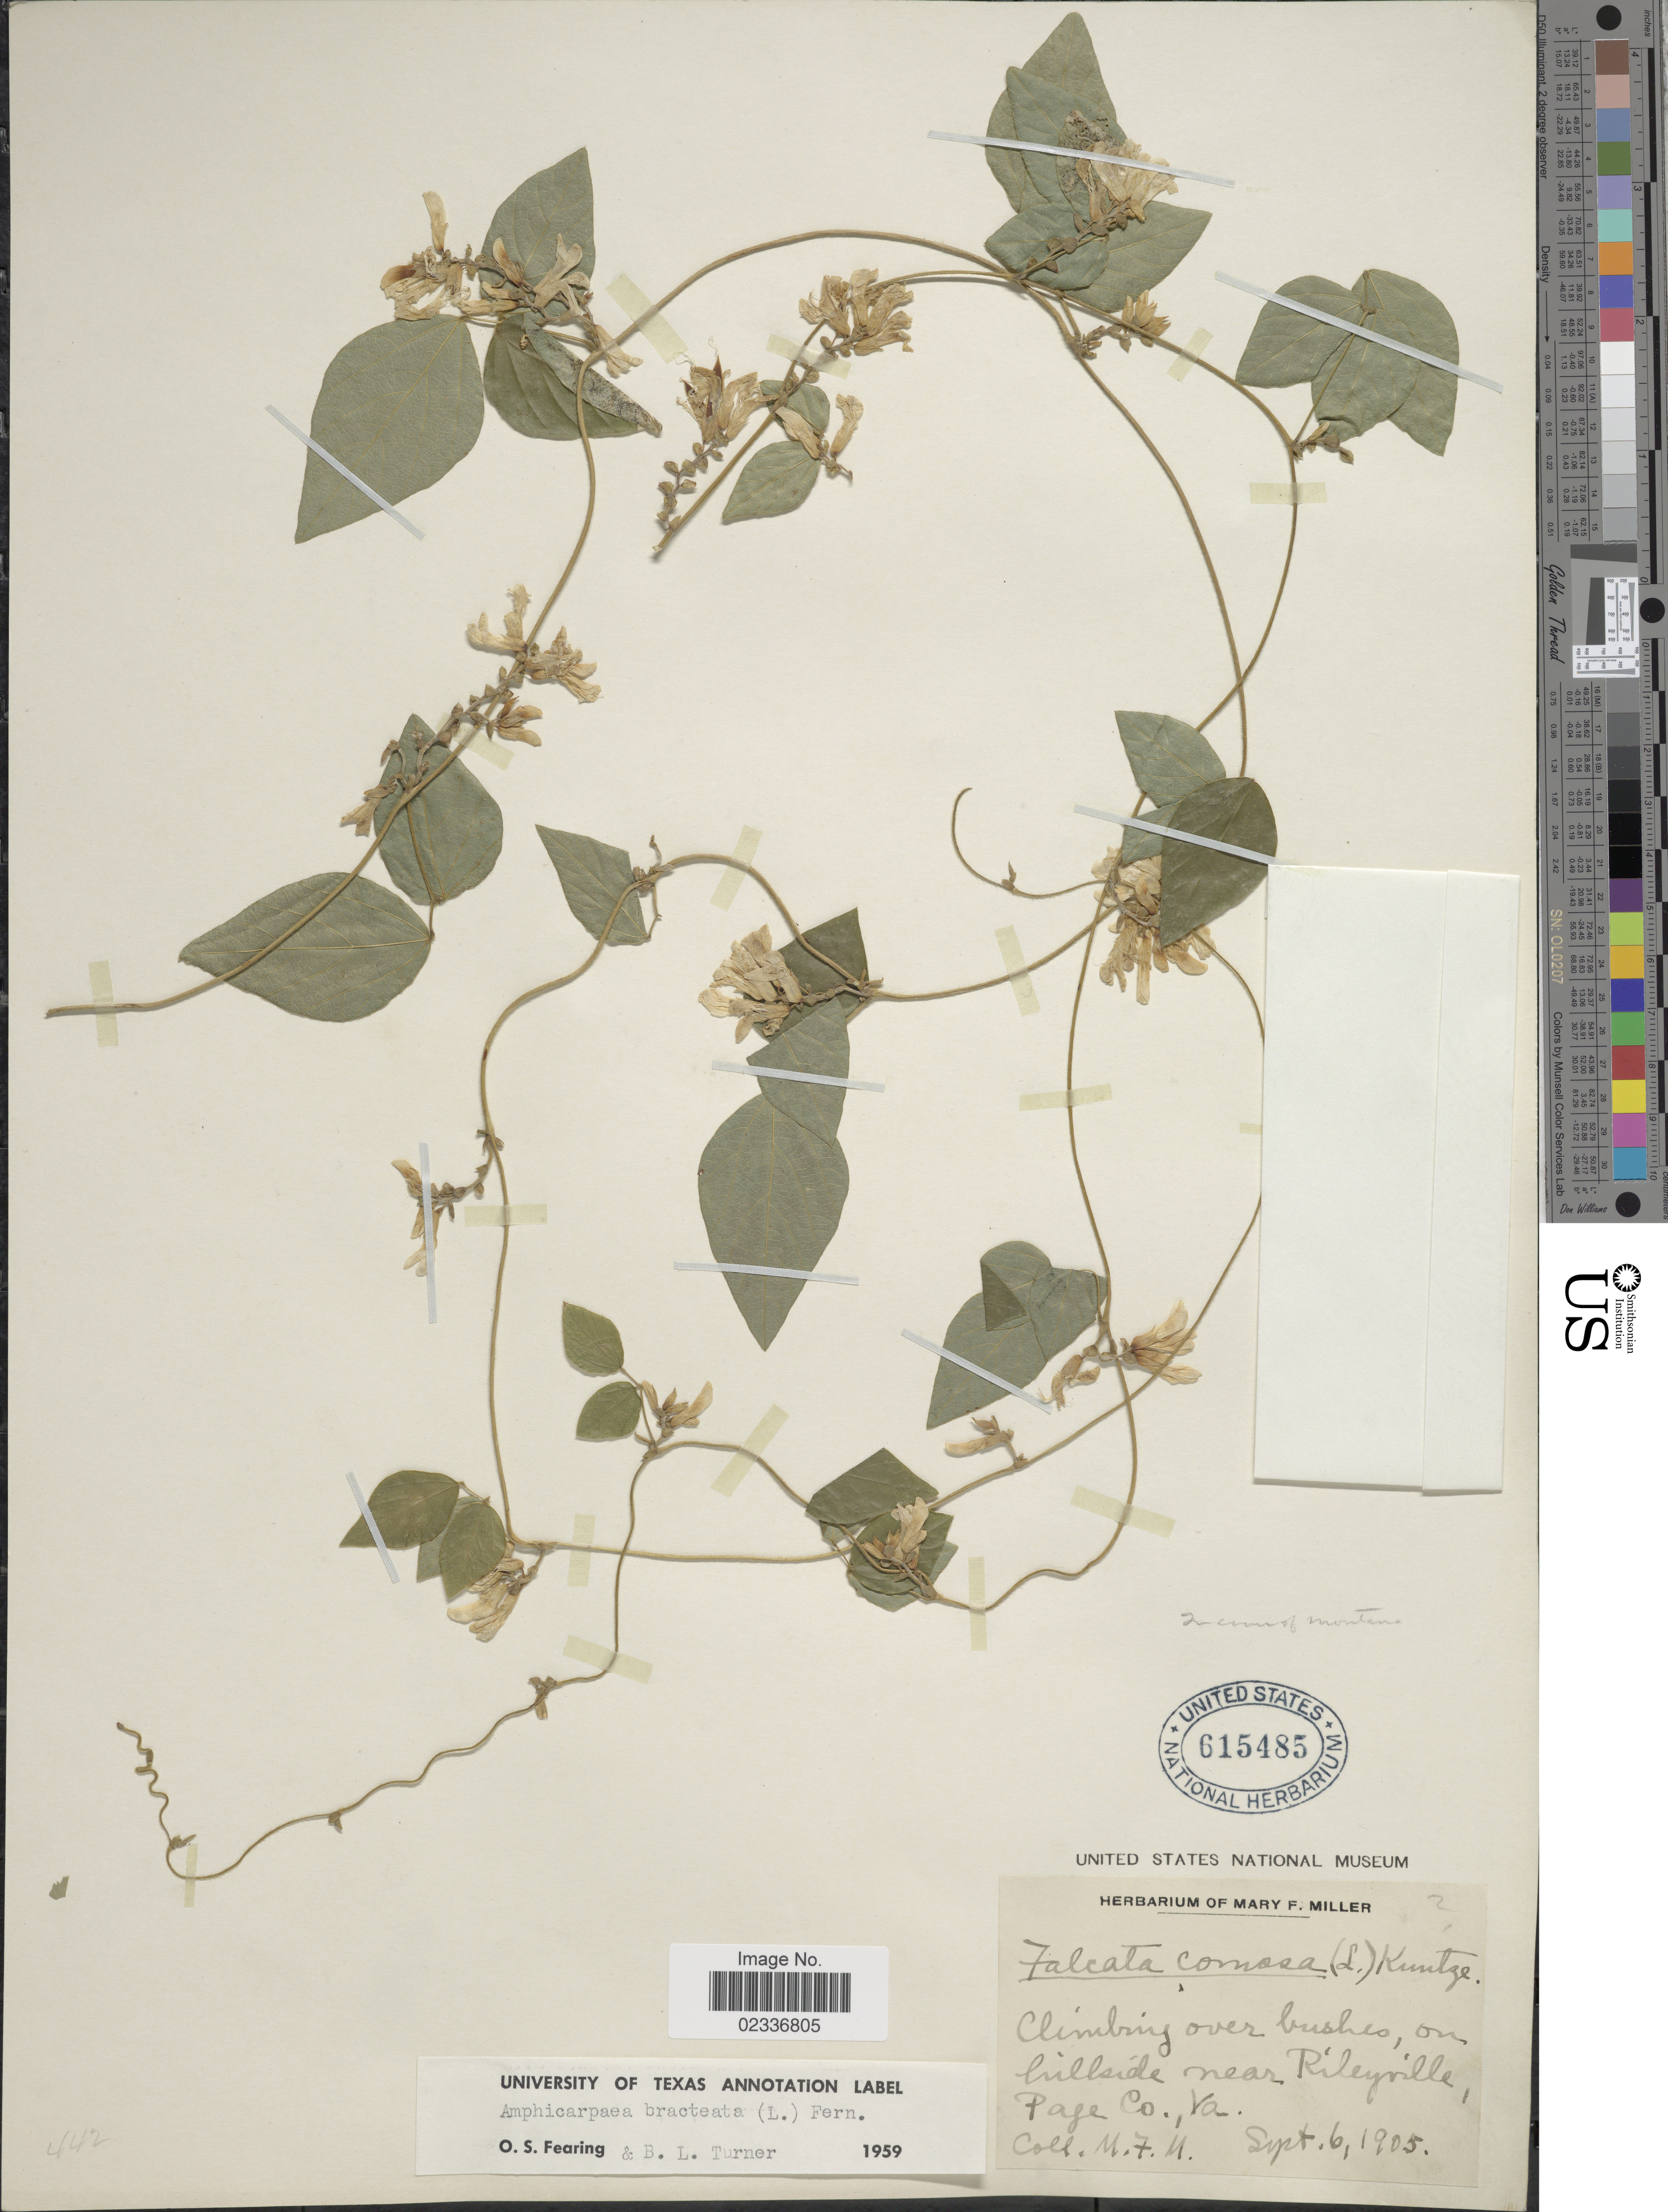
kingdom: Plantae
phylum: Tracheophyta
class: Magnoliopsida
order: Fabales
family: Fabaceae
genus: Amphicarpaea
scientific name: Amphicarpaea bracteata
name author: (L.) Fernald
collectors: M. F. Miller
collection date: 1905-09-06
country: United States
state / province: Virginia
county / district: Page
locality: On hillside near Rileyville, Page Co.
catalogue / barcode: US 615485